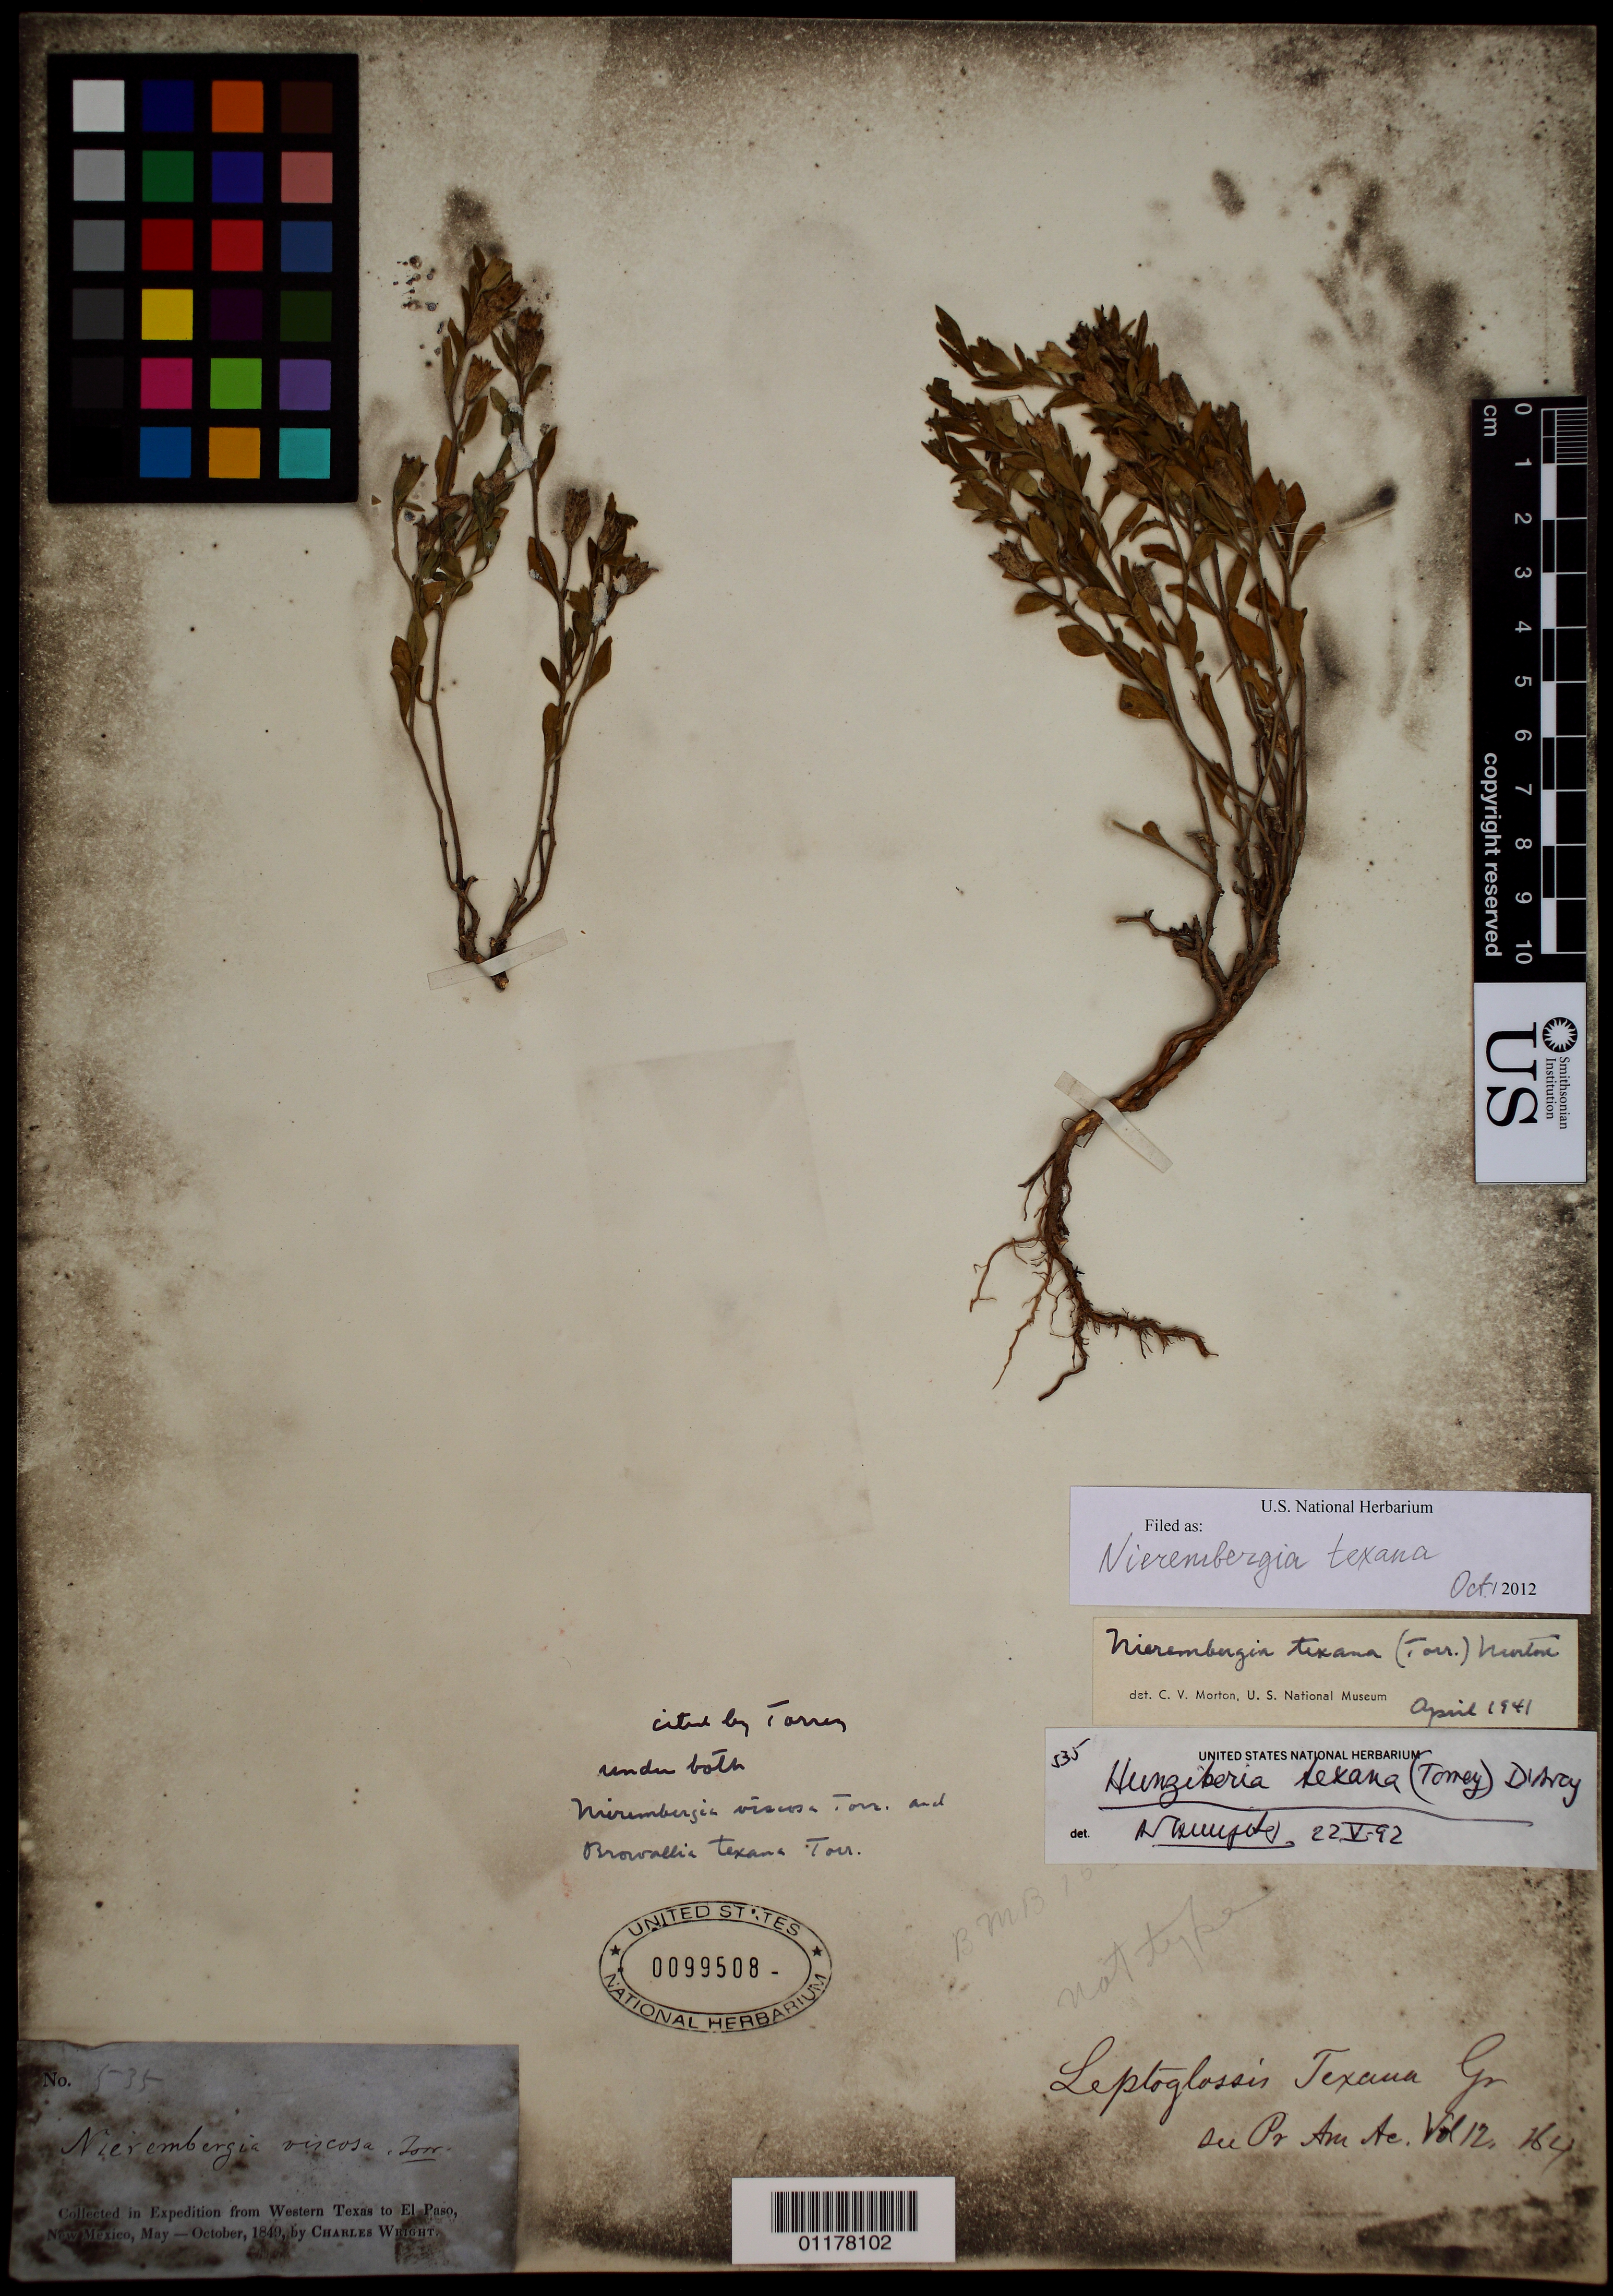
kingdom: Plantae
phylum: Tracheophyta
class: Magnoliopsida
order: Solanales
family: Solanaceae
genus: Hunzikeria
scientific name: Hunzikeria texana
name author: (Torr.) D'Arcy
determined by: Hunziker, A. T.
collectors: C. Wright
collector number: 535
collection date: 1849-05/1849-10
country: United States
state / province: New Mexico / Texas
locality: from Western Texas to El Paso, New Mexico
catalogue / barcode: US 99508